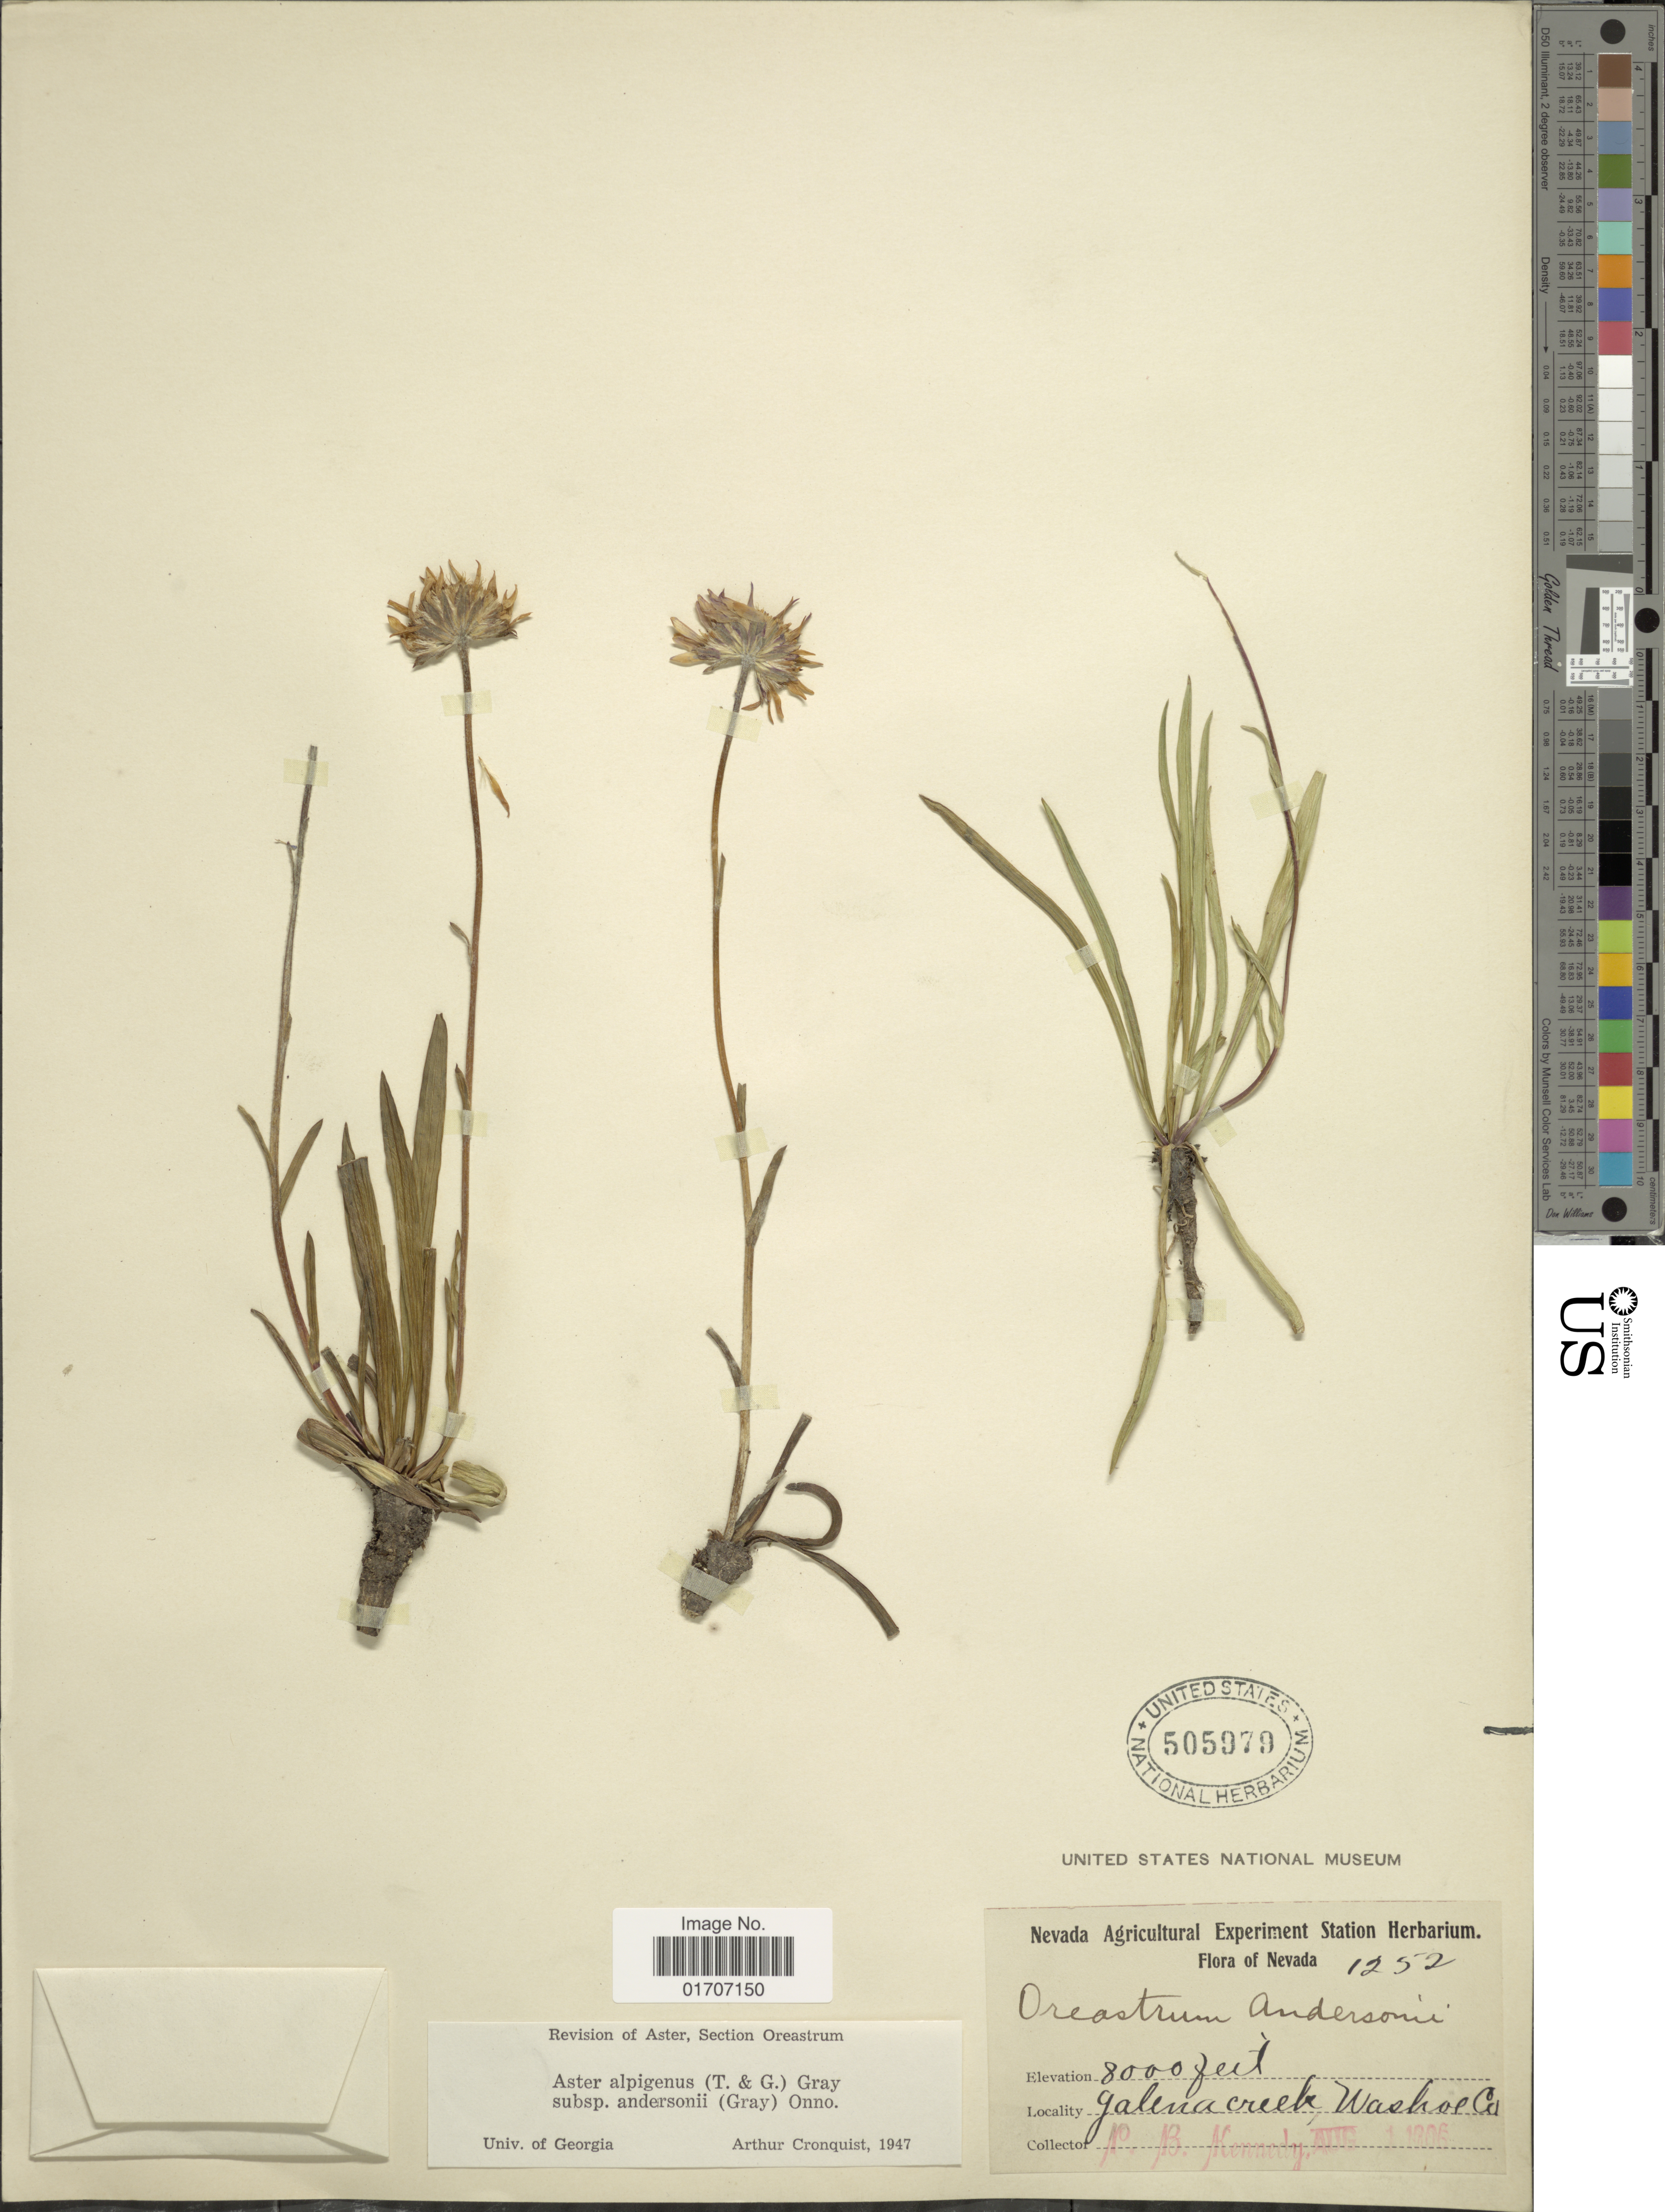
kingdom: Plantae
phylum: Tracheophyta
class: Magnoliopsida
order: Asterales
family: Asteraceae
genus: Oreostemma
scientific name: Oreostemma alpigenum var. andersonii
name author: (A. Gray) G.L. Nesom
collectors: Kennedy, R.B.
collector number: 1252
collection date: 1806-08-01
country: United States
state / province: Nevada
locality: Galenda Creek, Washoe Co.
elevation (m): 2438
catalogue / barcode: US 505979